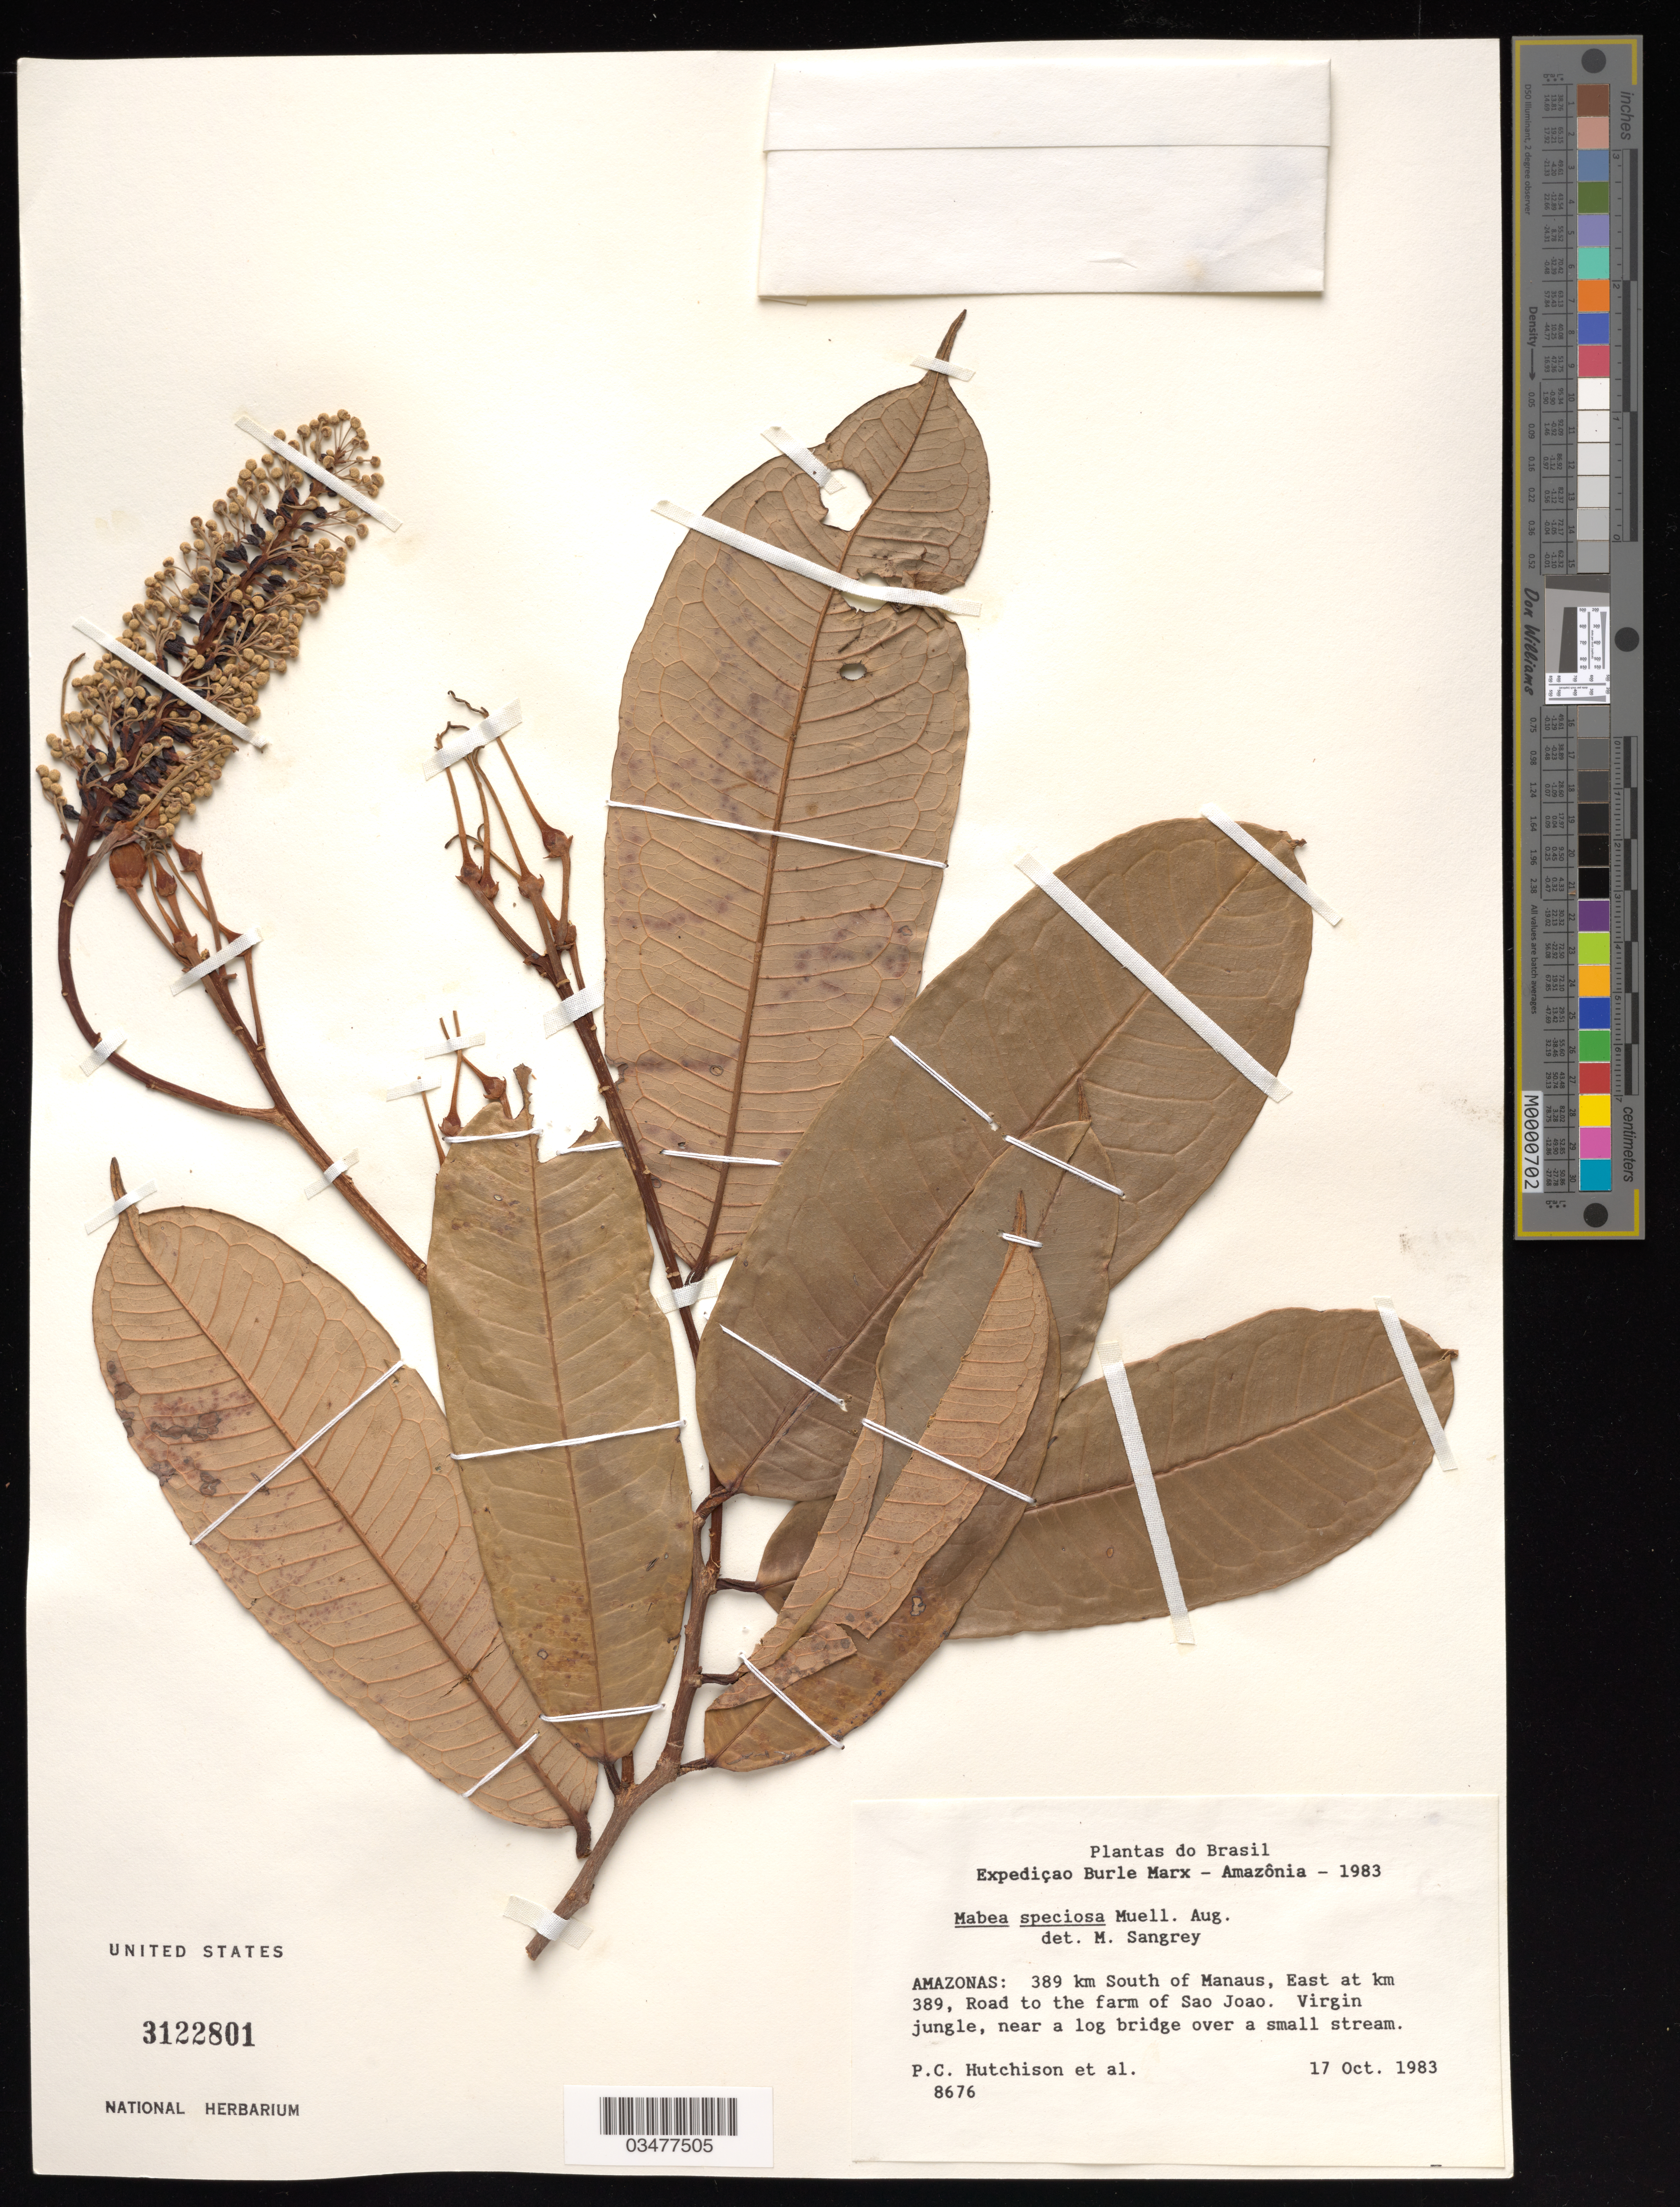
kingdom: Plantae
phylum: Tracheophyta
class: Magnoliopsida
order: Malpighiales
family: Euphorbiaceae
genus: Mabea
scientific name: Mabea speciosa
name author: Müll. Arg.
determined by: Sangrey, M. S.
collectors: P. C. Hutchison & et al.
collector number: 8676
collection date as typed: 17 Oct 1983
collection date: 1983-10-17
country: Brazil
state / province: Amazonas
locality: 389 km South of Manaus, East at km 389, Road to the farm of Sao Joao.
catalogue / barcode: US 3122801